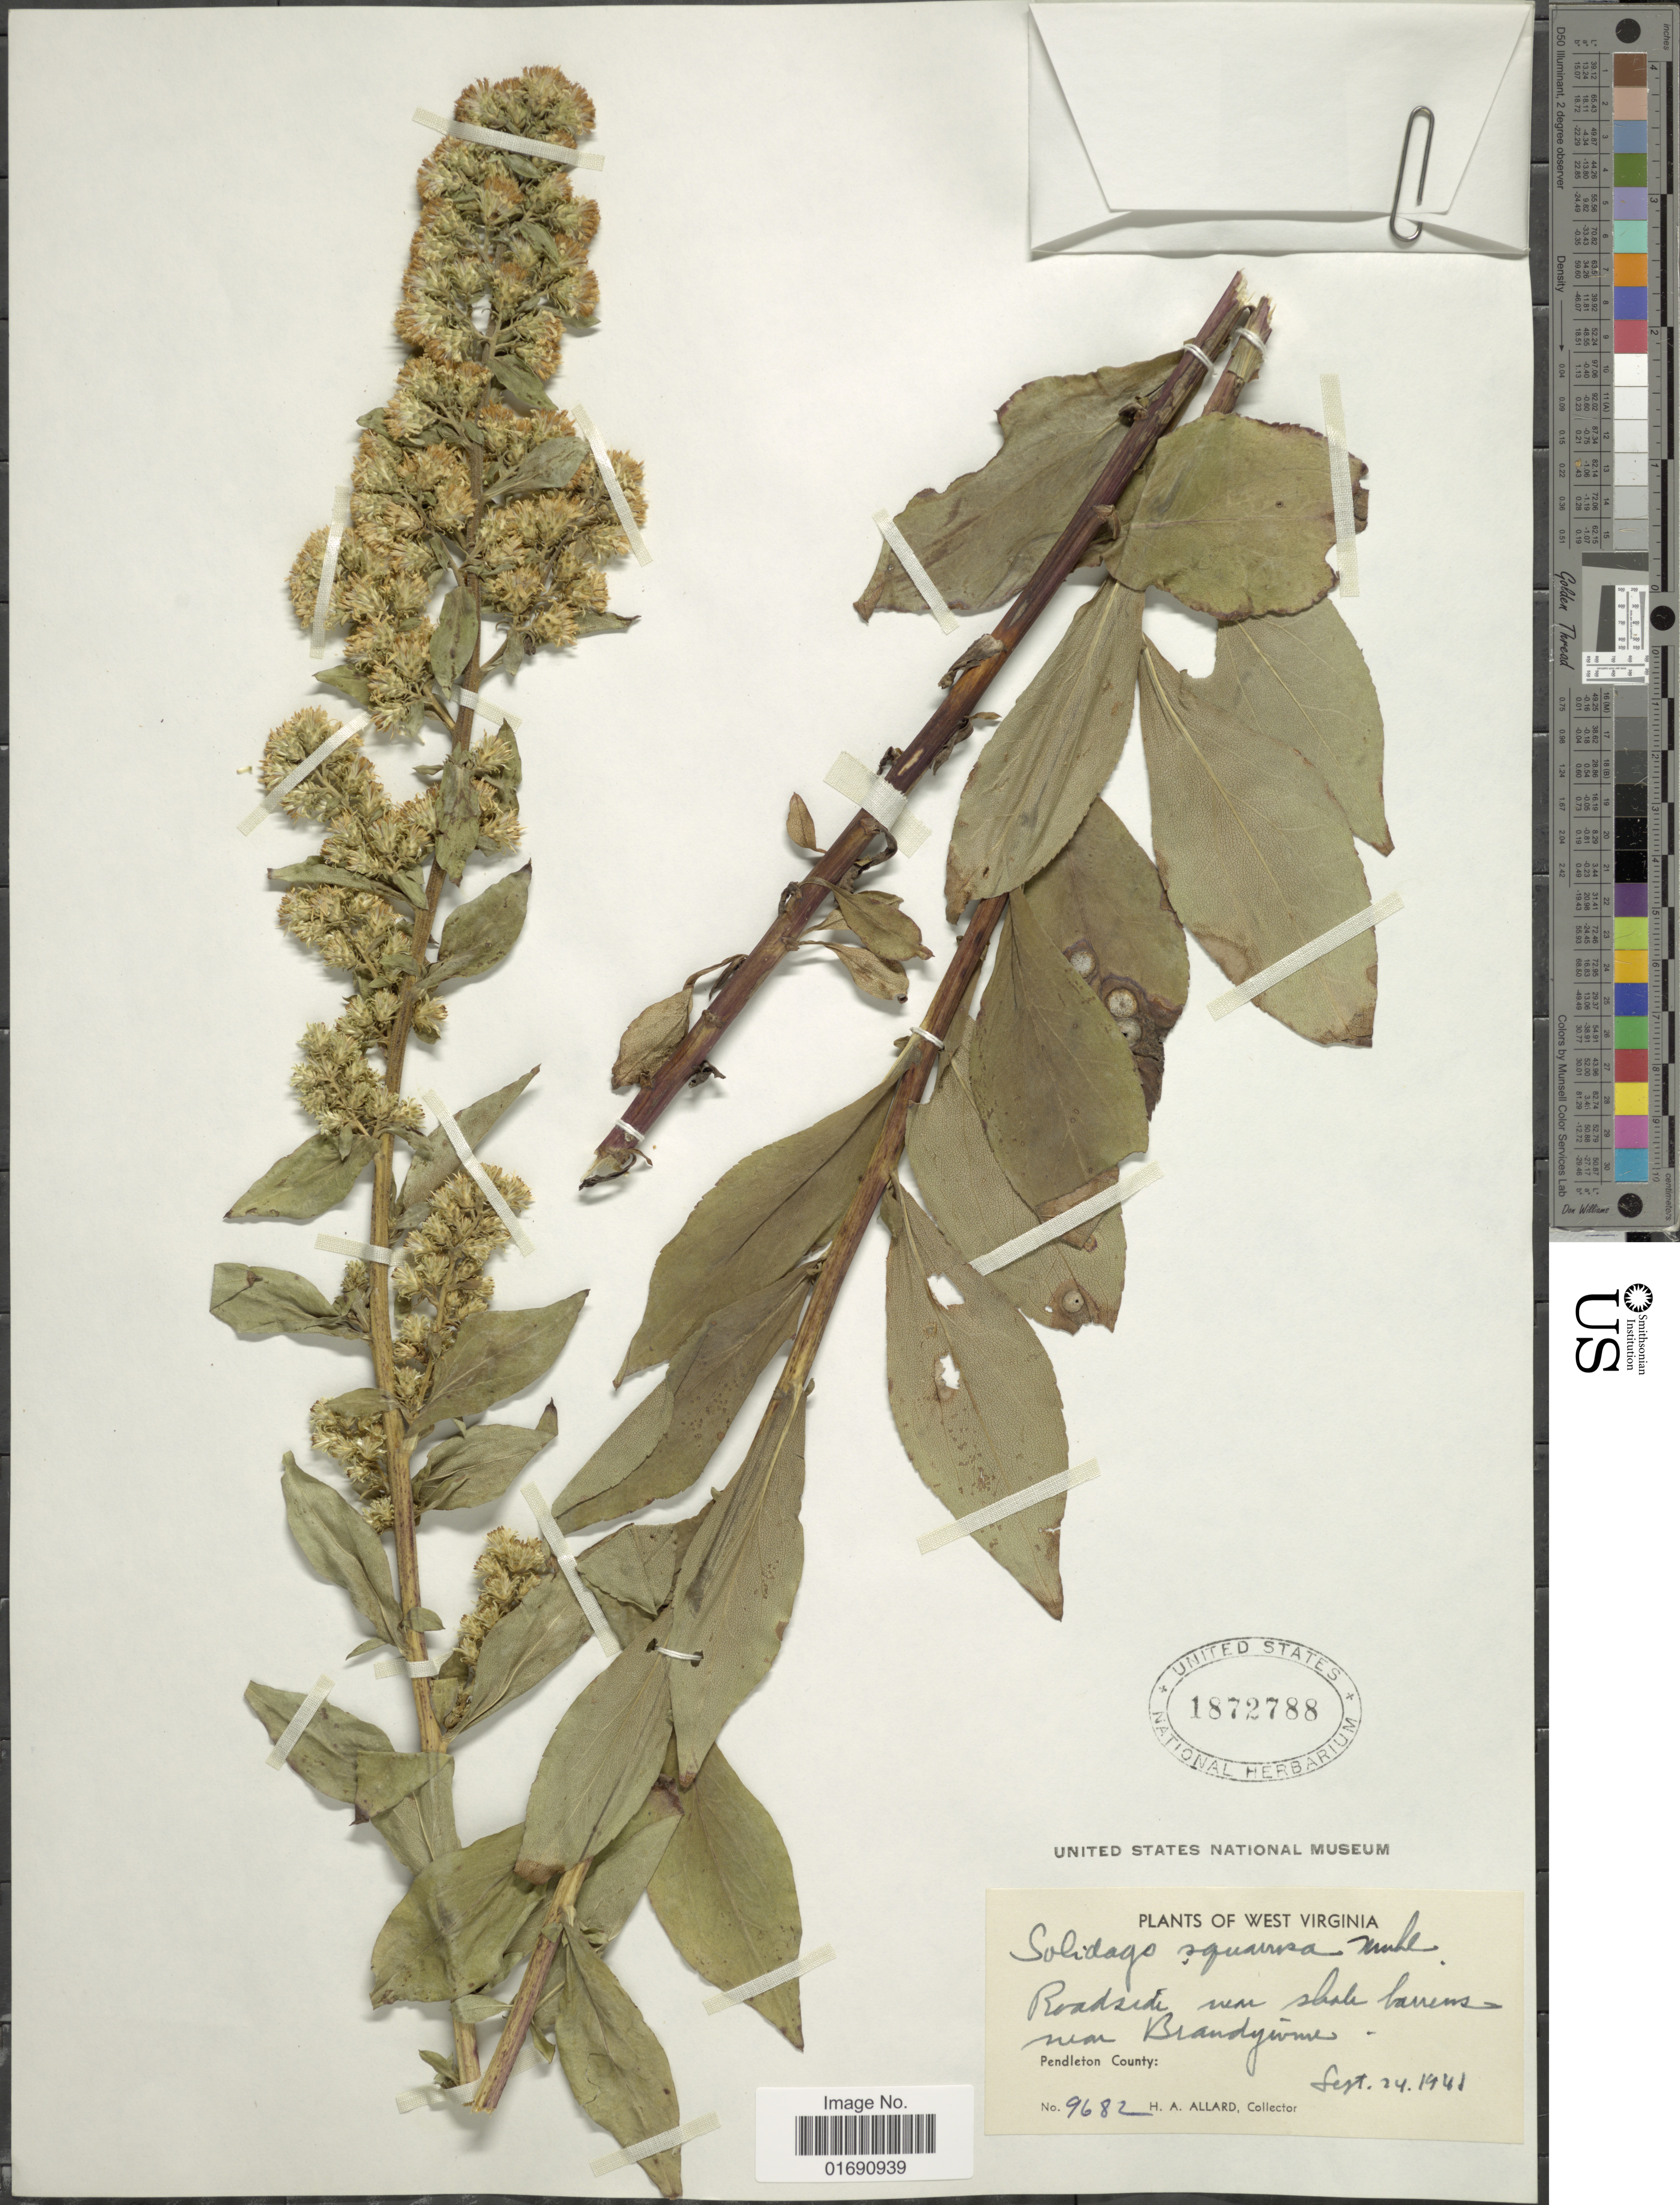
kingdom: Plantae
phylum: Tracheophyta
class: Magnoliopsida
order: Asterales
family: Asteraceae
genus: Solidago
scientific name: Solidago squarrosa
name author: Muhl.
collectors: H. A. Allard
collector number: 9682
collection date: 1948-09-24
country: United States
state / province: West Virginia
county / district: Pendleton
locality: Roadisde near shale barrens near Brandywine, Pendleton County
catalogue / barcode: US 1872788